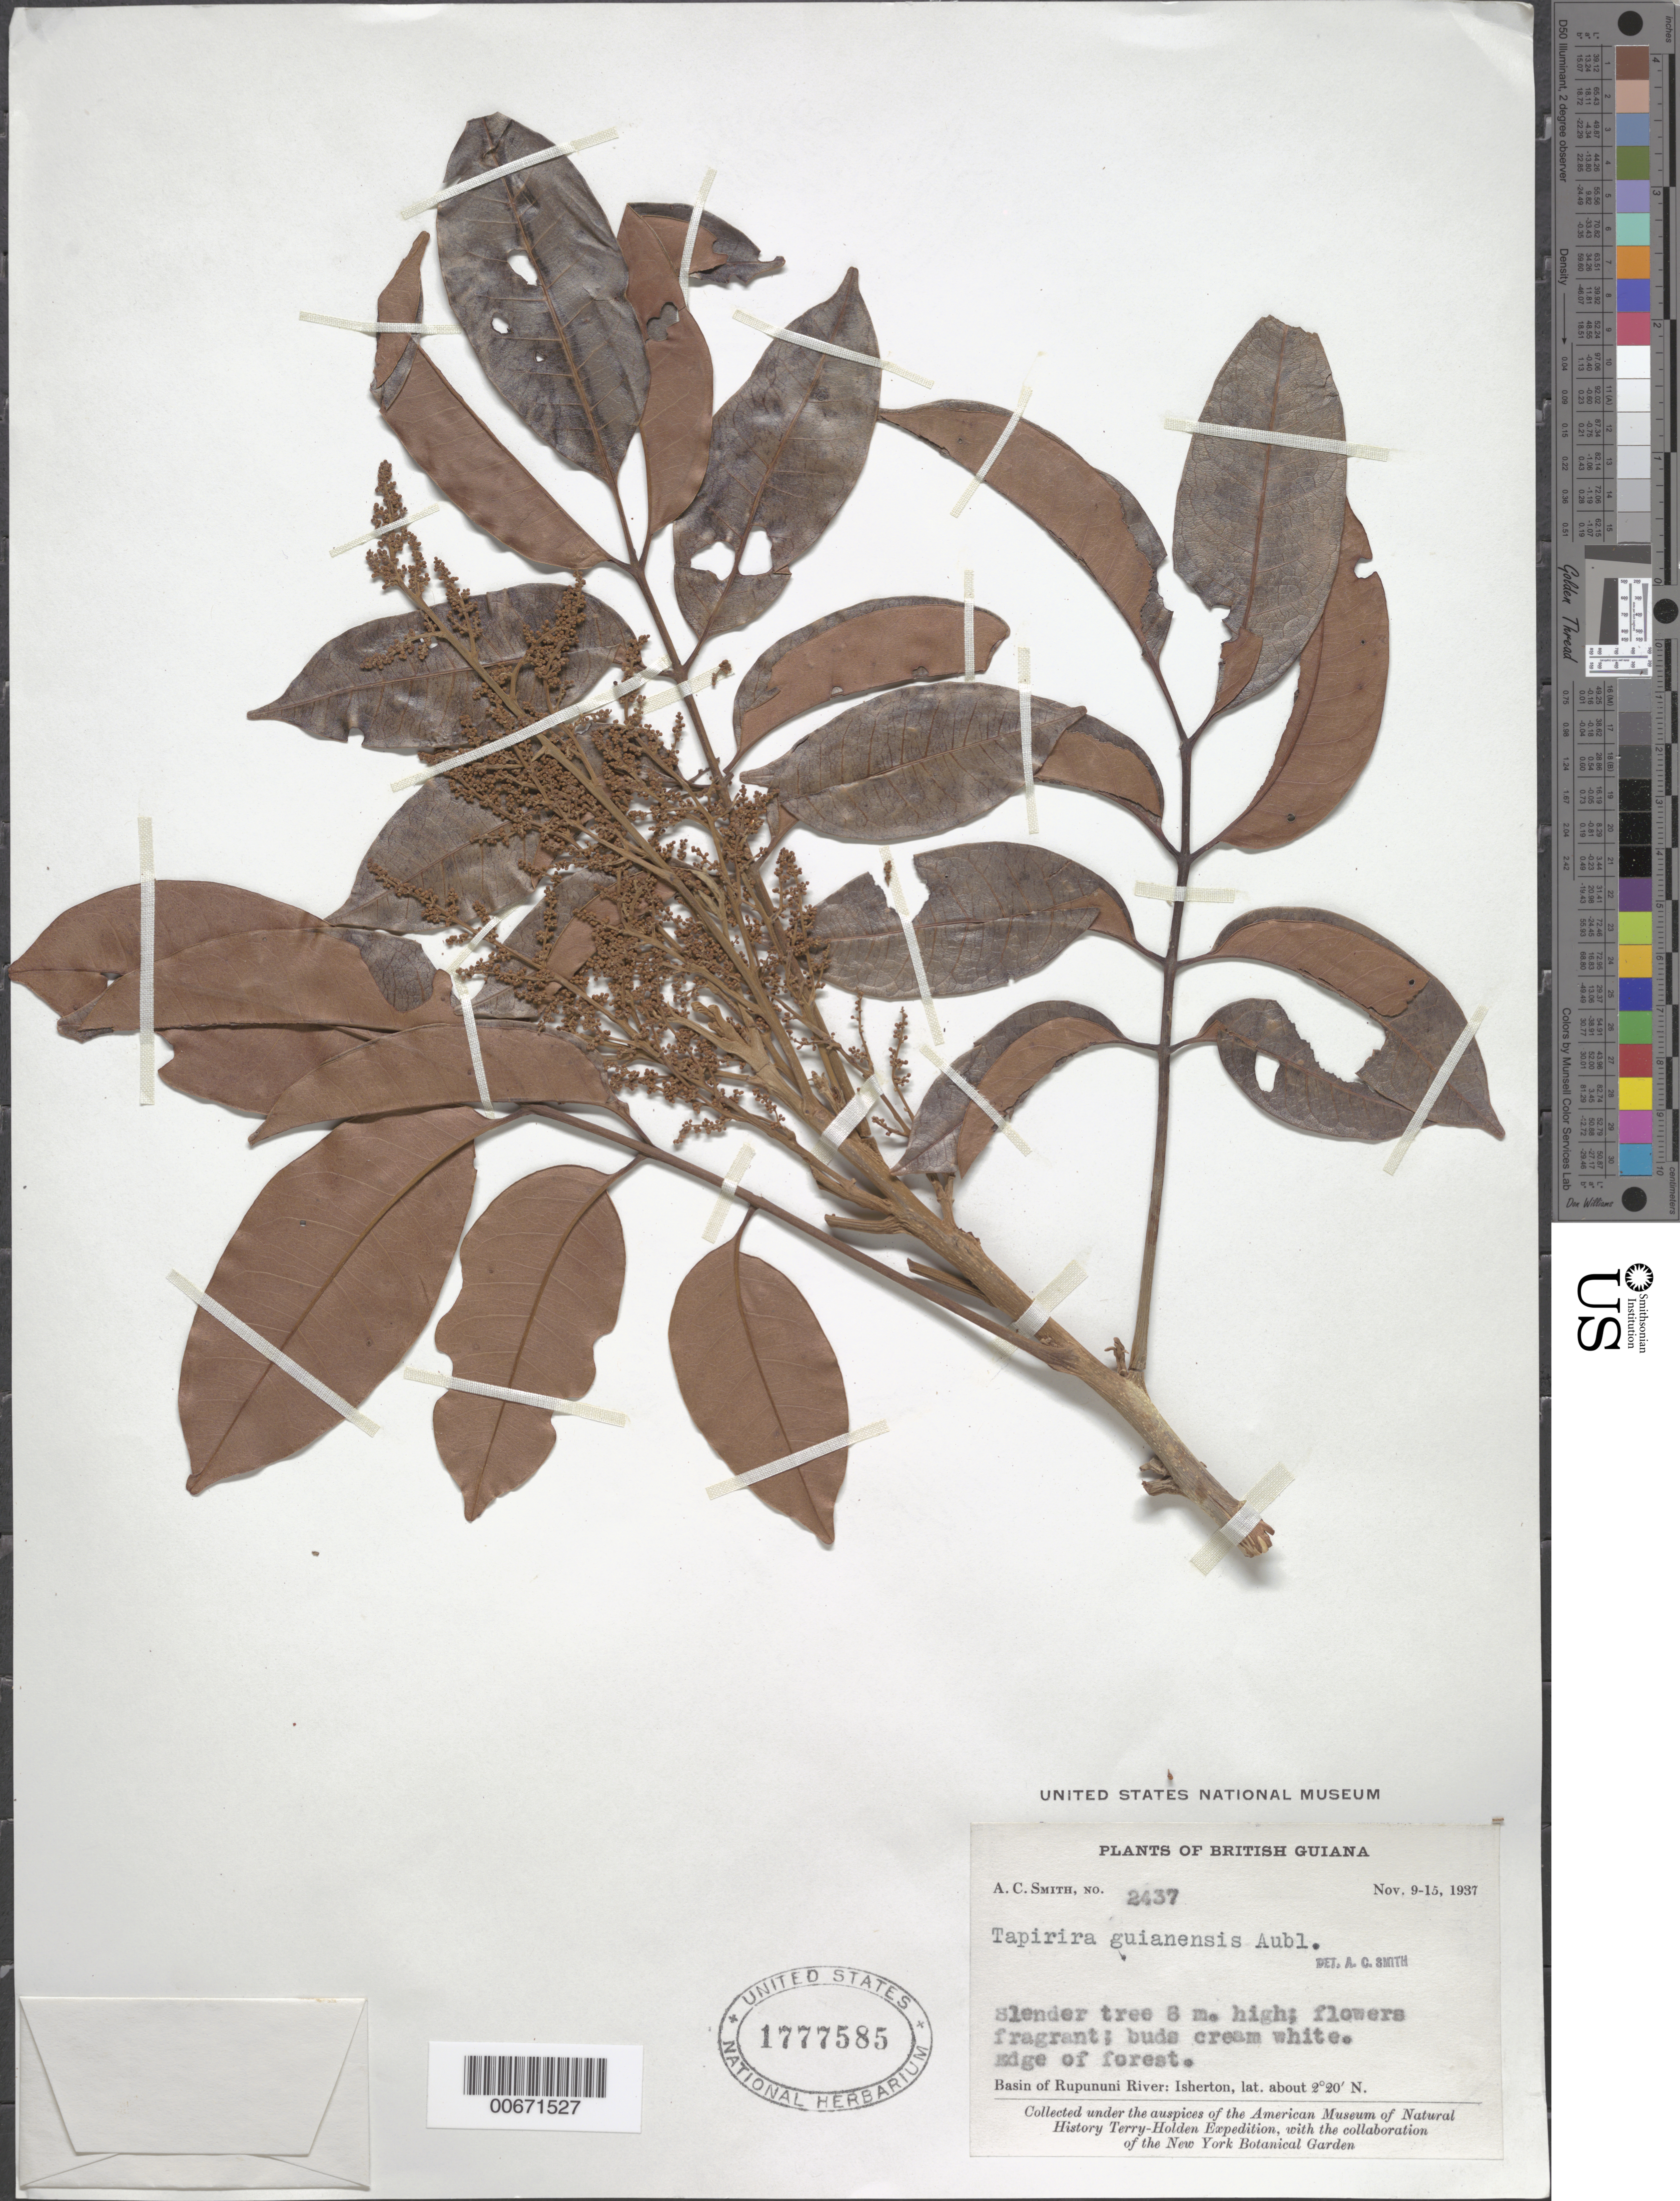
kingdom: Plantae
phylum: Tracheophyta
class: Magnoliopsida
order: Sapindales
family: Anacardiaceae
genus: Tapirira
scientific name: Tapirira guianensis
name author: Aubl.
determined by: Smith, A. C.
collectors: A. C. Smith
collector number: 2437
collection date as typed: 9-Nov-37 to 15-Nov-37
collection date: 1937-11-09/1937-11-15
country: Guyana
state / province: U. Takutu-U. Essequibo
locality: Isherton, basin of Rupununi River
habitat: Edge of forest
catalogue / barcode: US 1777585